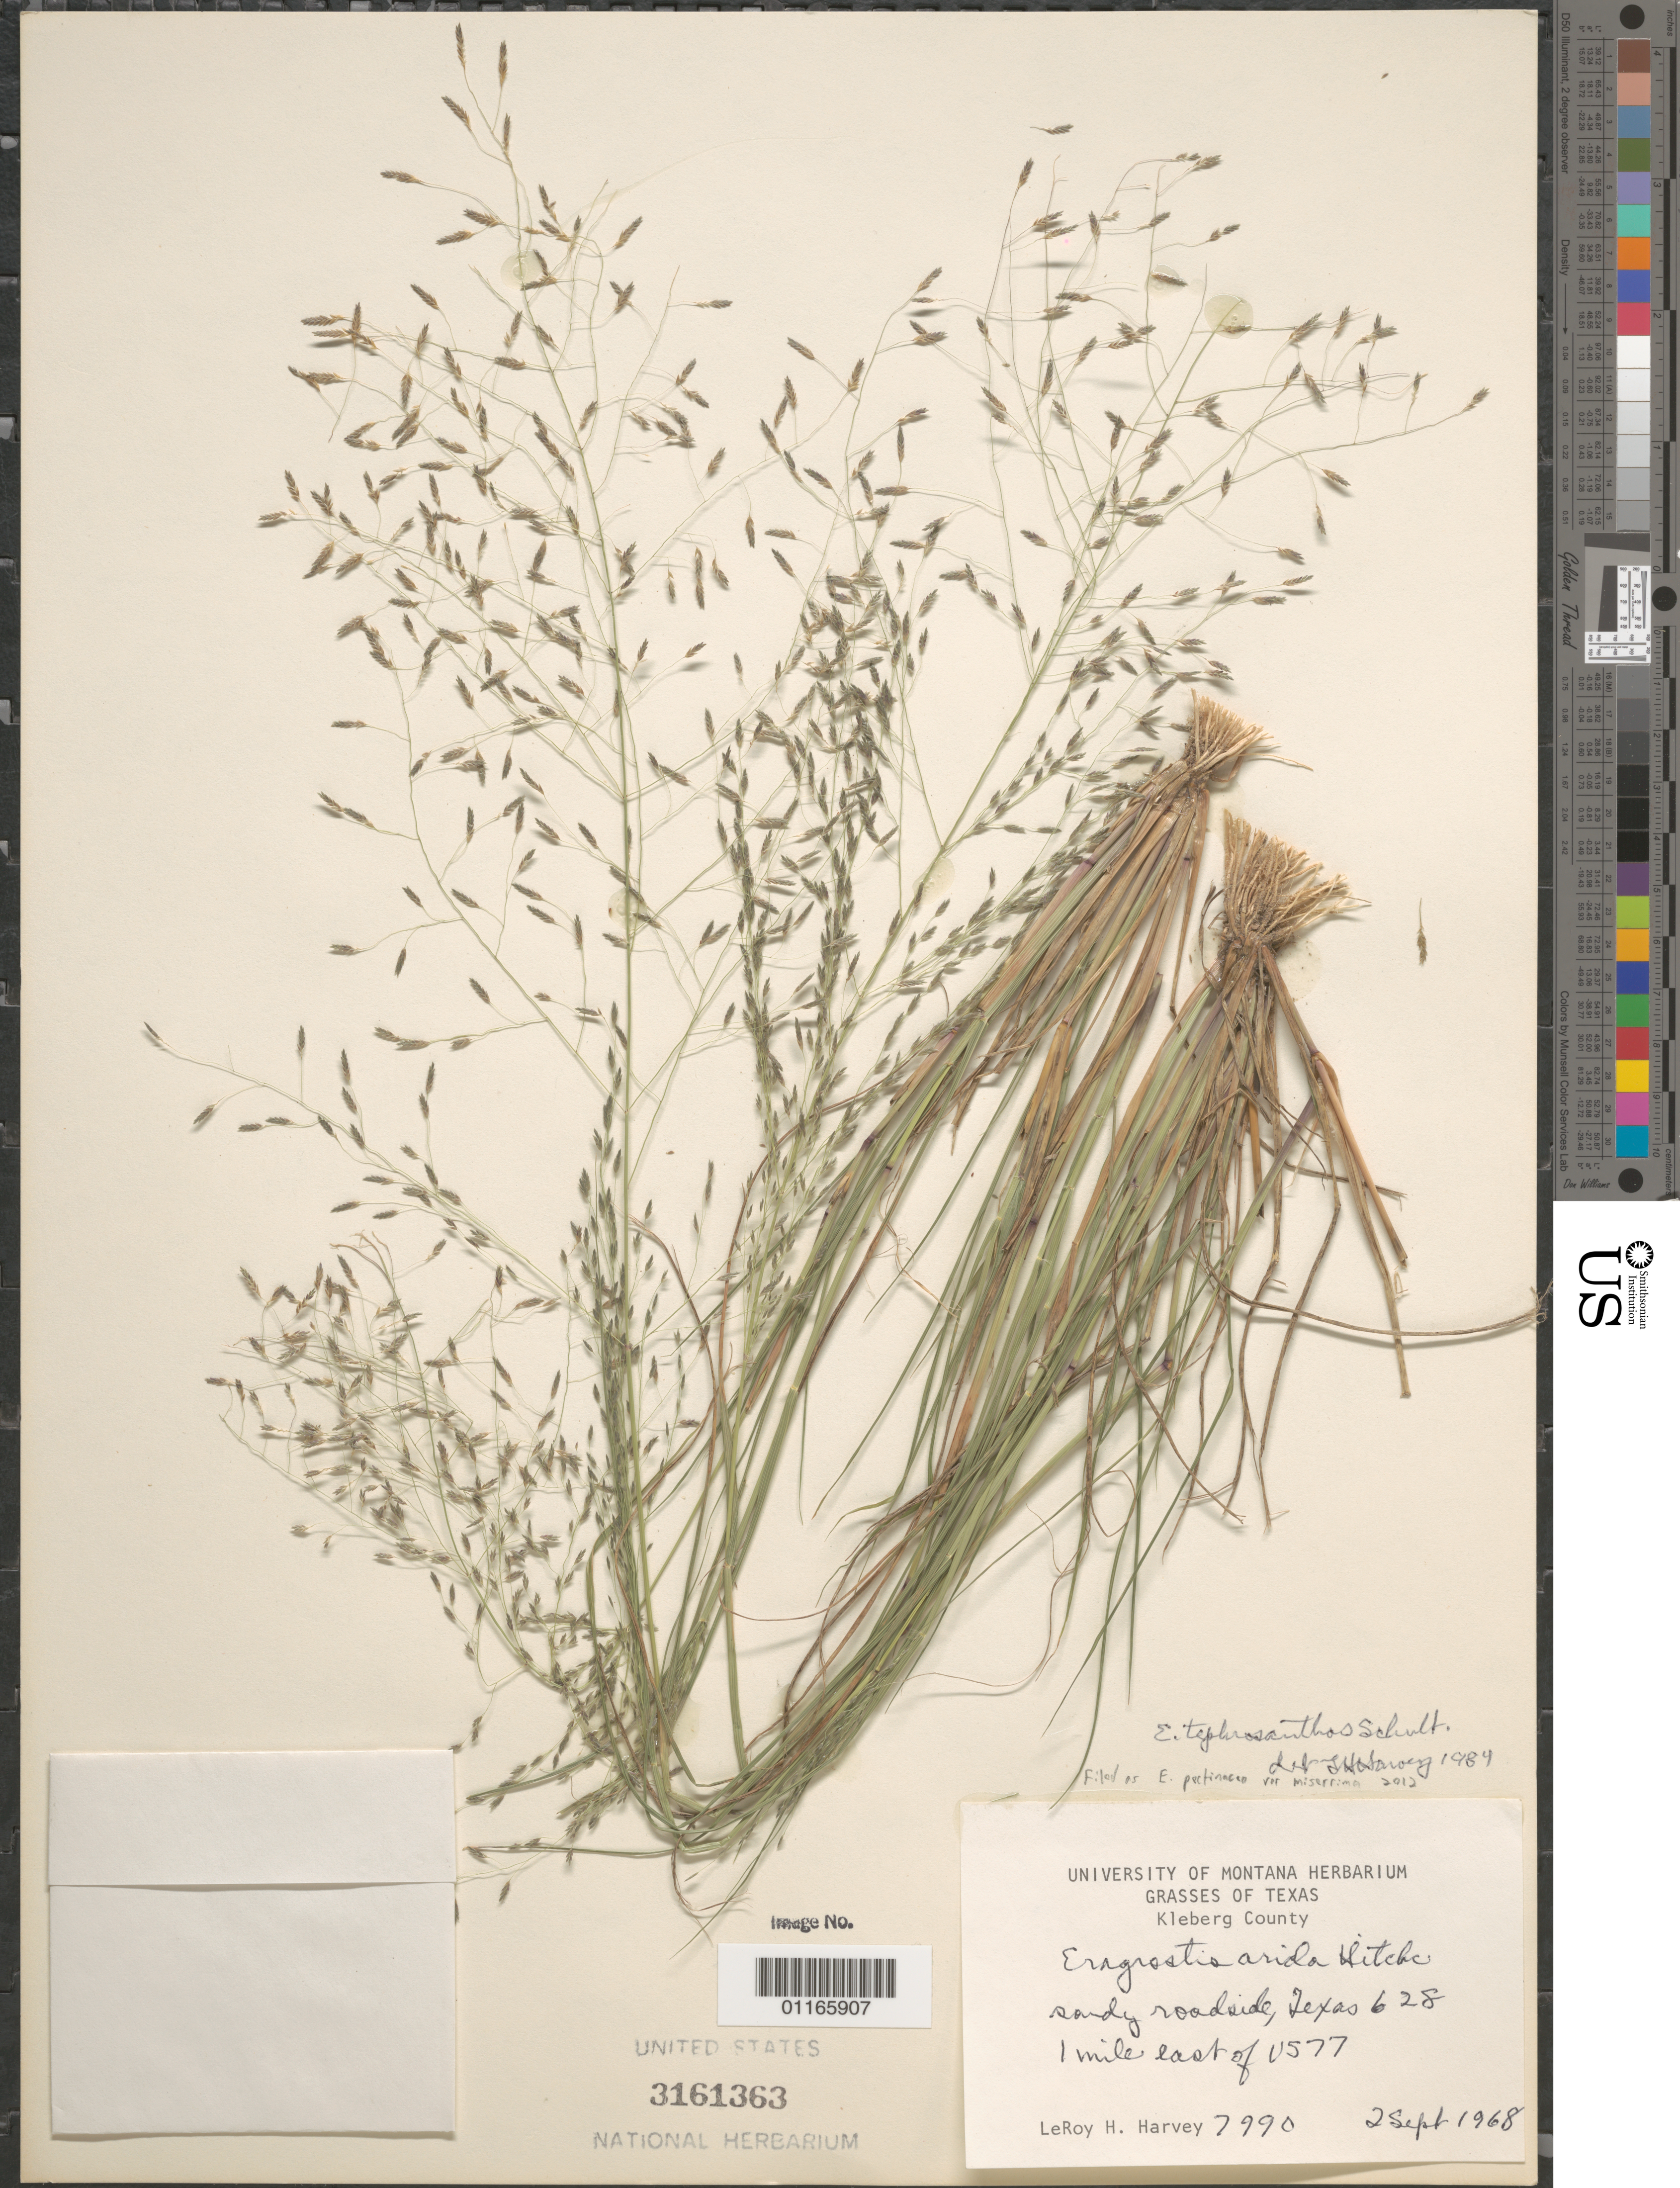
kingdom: Plantae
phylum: Tracheophyta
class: Liliopsida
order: Poales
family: Poaceae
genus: Eragrostis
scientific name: Eragrostis pectinacea var. miserrima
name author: (E. Fourn.) Reeder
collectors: L. H. Harvey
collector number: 7990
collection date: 1968-09-02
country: United States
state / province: Texas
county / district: Kleberg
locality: Texas 628. 1 mile east of US 77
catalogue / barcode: US 3161363